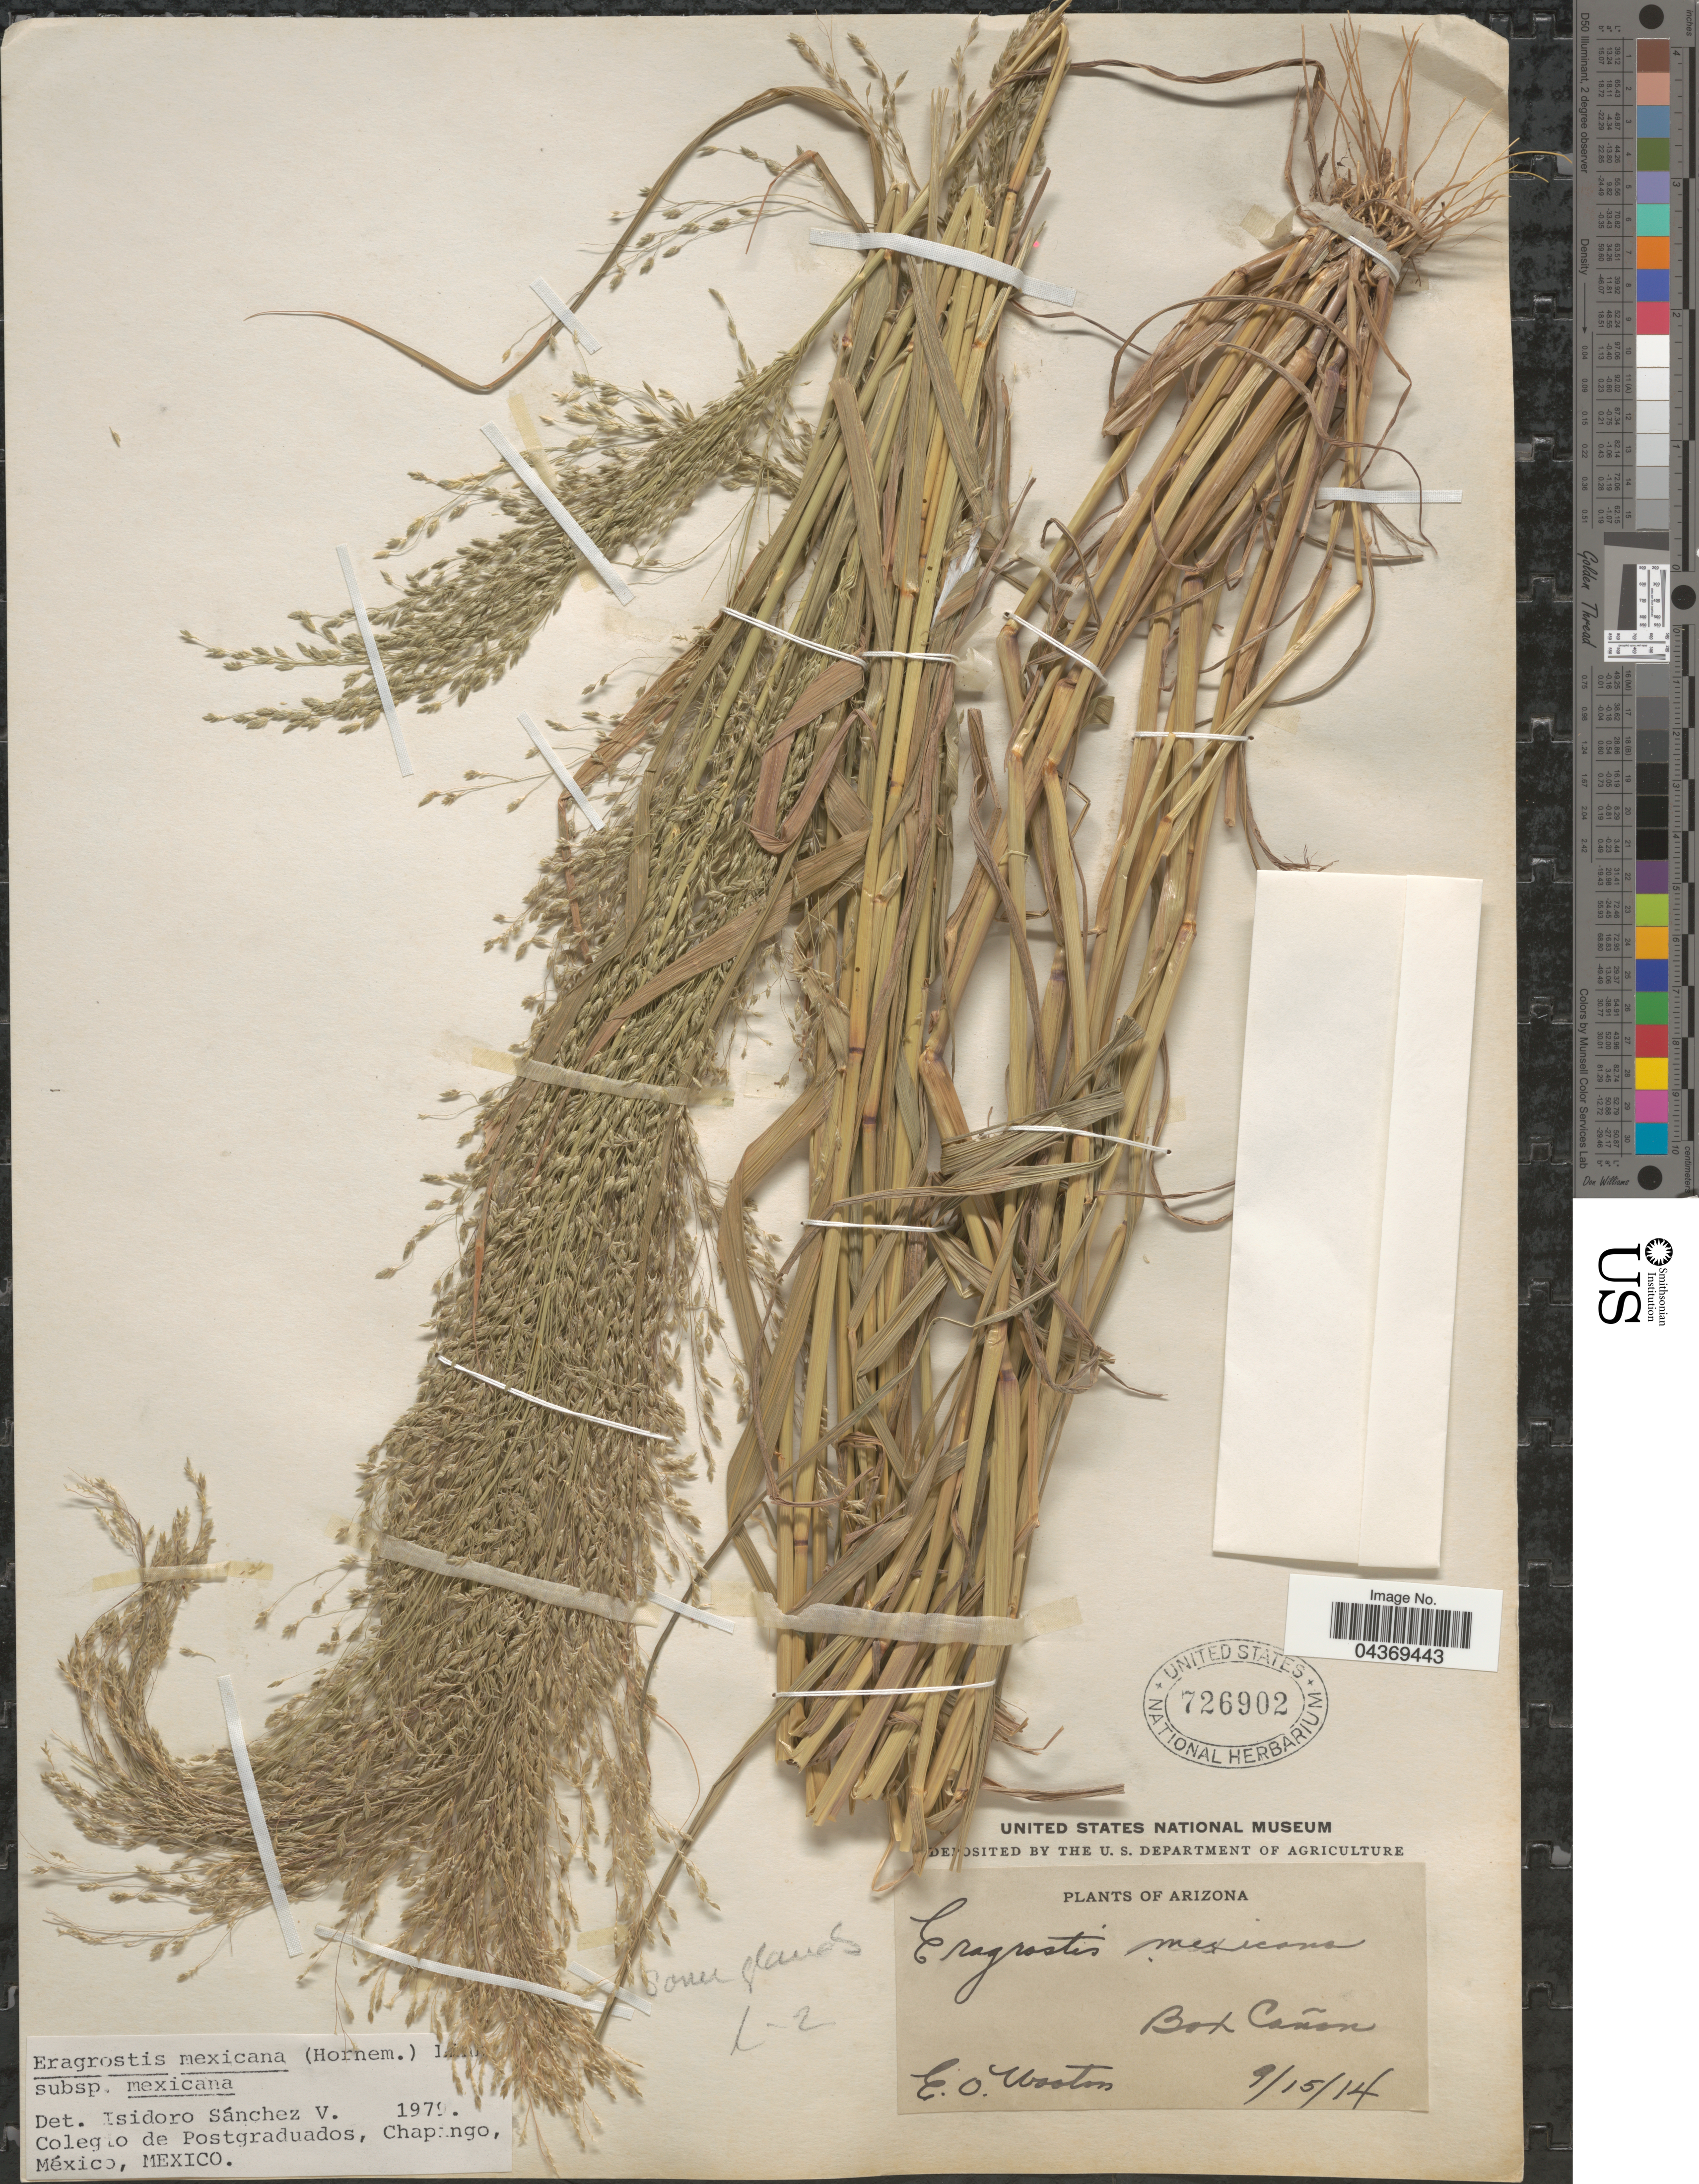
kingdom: Plantae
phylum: Tracheophyta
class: Liliopsida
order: Poales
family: Poaceae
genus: Eragrostis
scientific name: Eragrostis mexicana subsp. mexicana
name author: (Hornem.) Link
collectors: E. O. Wooton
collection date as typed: Transcribed d/m/y: 15/9/14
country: United States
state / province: Arizona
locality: Box Cañon.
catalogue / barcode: US 726902